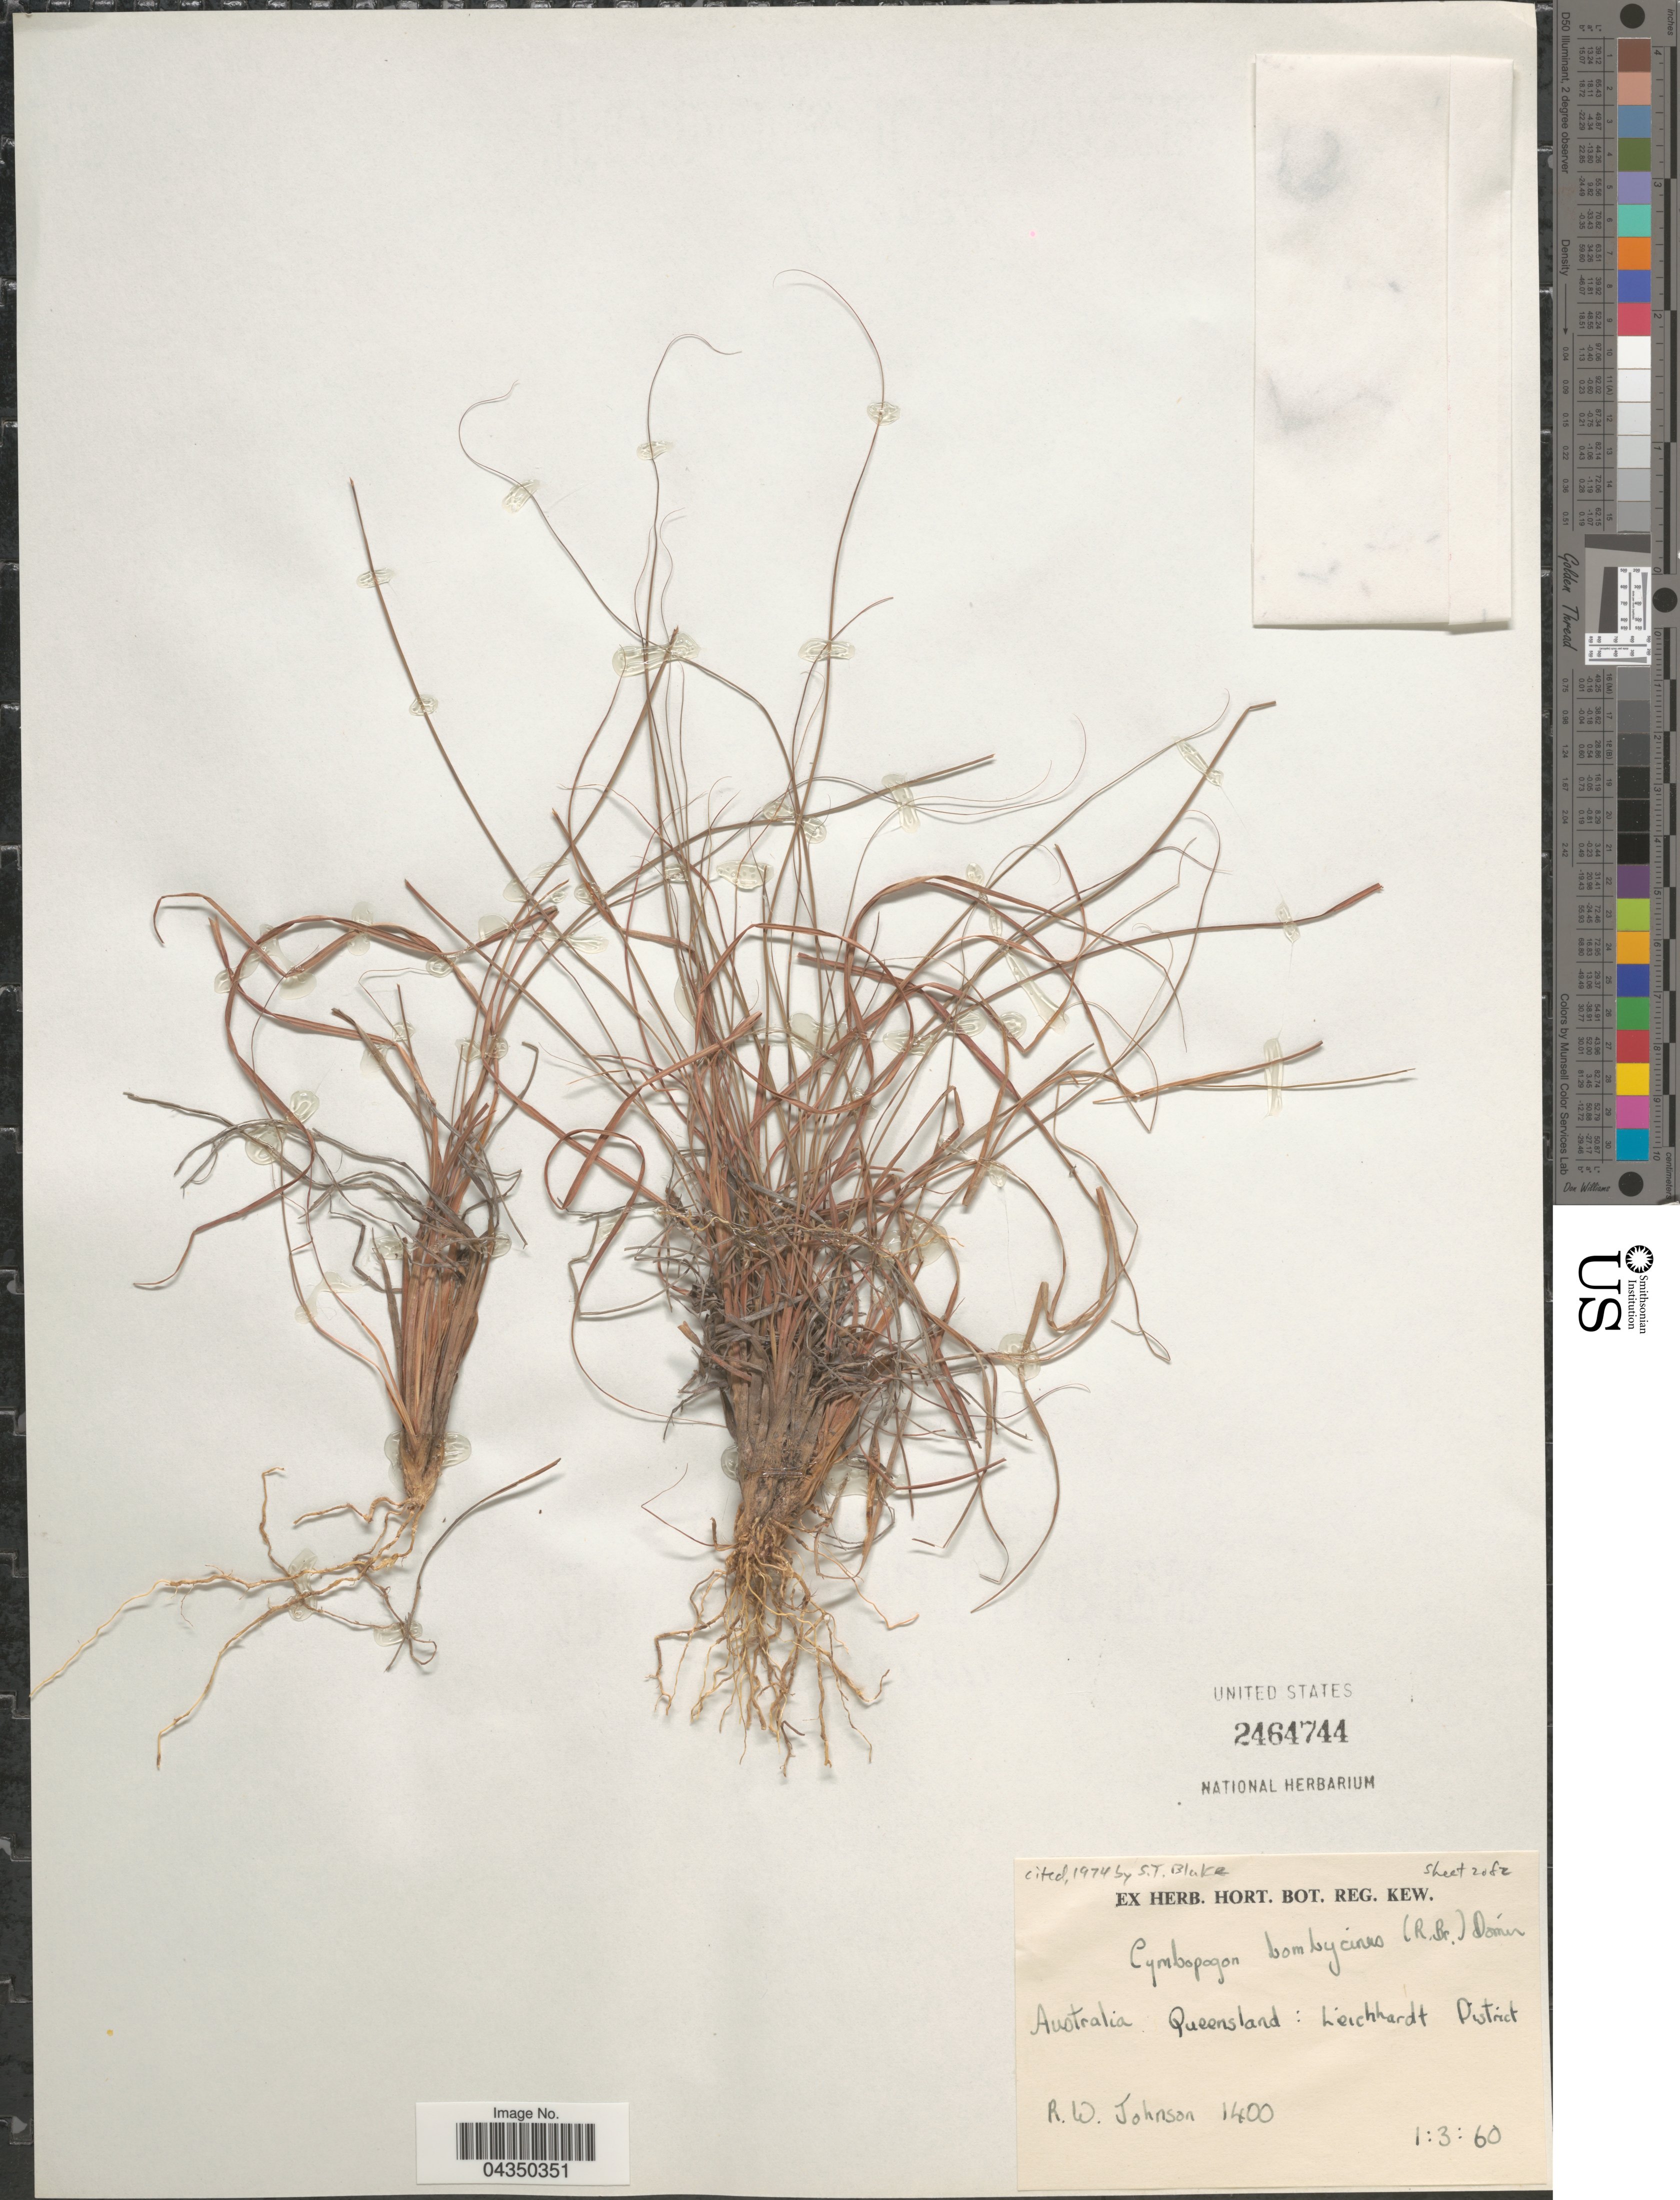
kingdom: Plantae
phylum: Tracheophyta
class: Liliopsida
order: Poales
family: Poaceae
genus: Cymbopogon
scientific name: Cymbopogon bombycinus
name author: A. Camus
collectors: R. W. Johnson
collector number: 1400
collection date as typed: Transcribed d/m/y: 1/3/60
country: Australia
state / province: Queensland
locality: Leichhard District.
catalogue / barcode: US 2464744